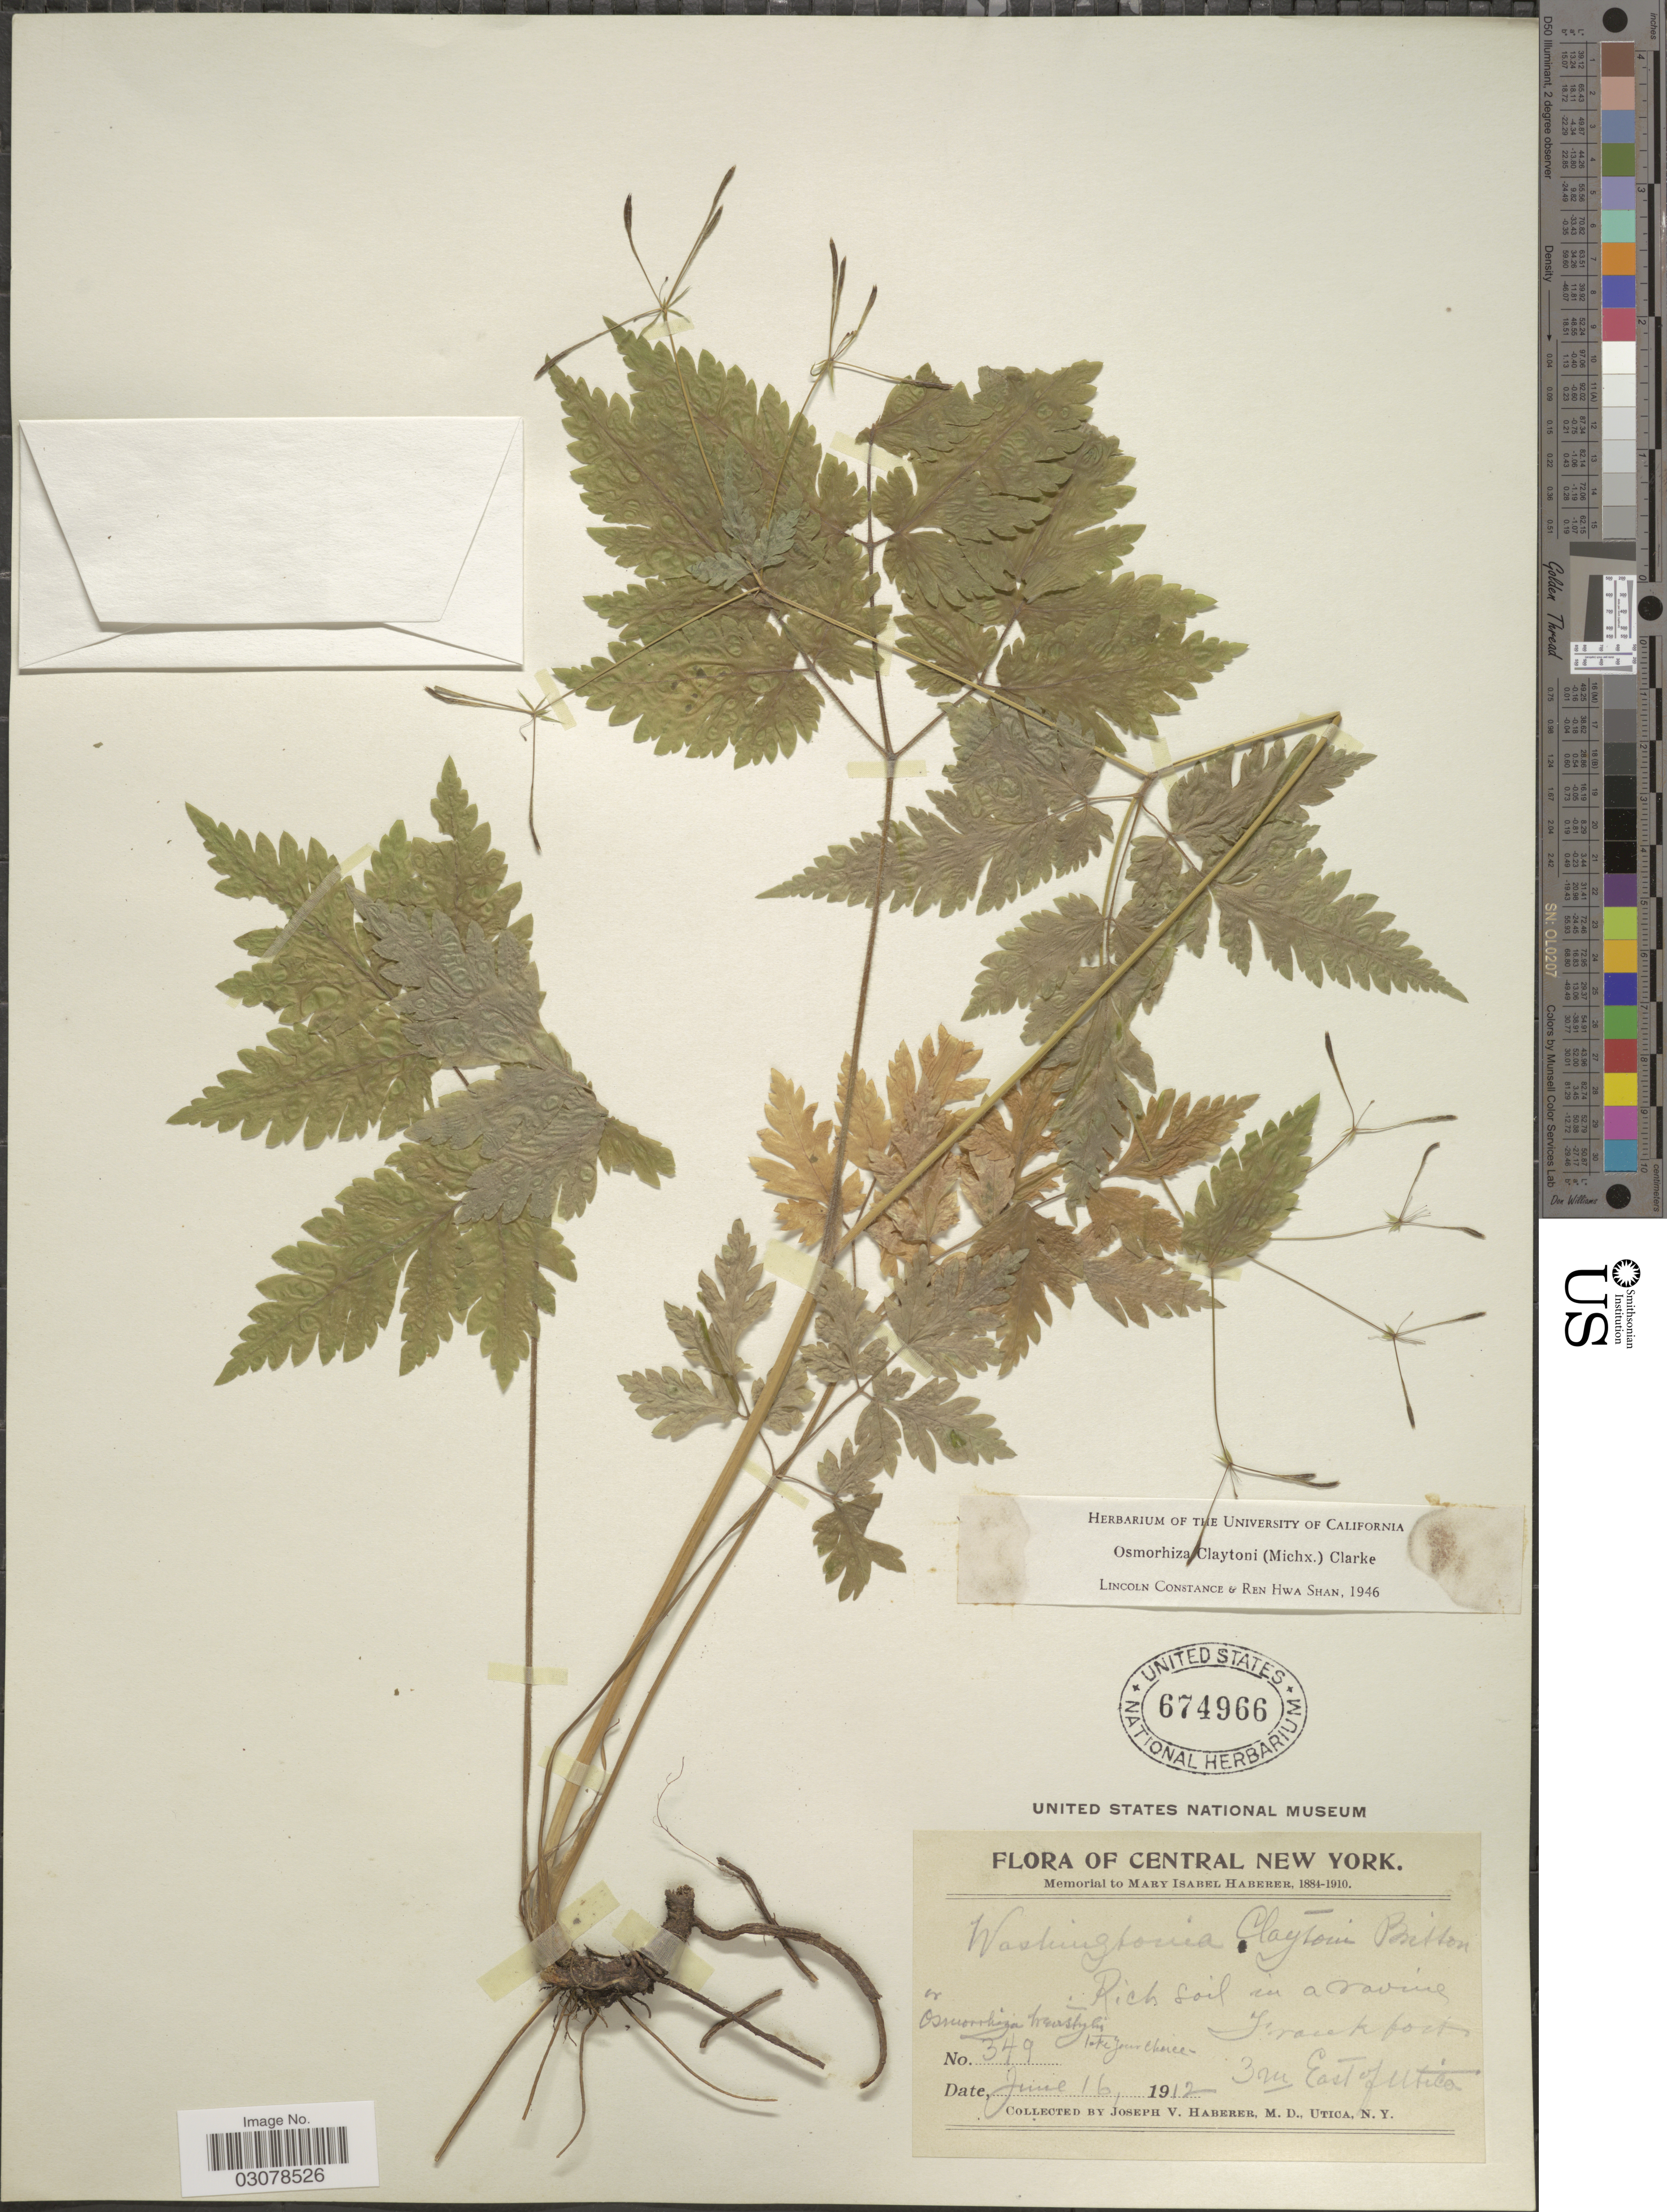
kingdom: Plantae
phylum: Tracheophyta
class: Magnoliopsida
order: Apiales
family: Apiaceae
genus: Osmorhiza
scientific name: Osmorhiza claytonii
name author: (Michx.) C.B. Clarke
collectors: J. V. Haberer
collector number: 349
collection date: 1912-06-16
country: United States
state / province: New York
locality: Central New York. Frankfort. 3 m East of Utica.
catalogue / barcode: US 674966